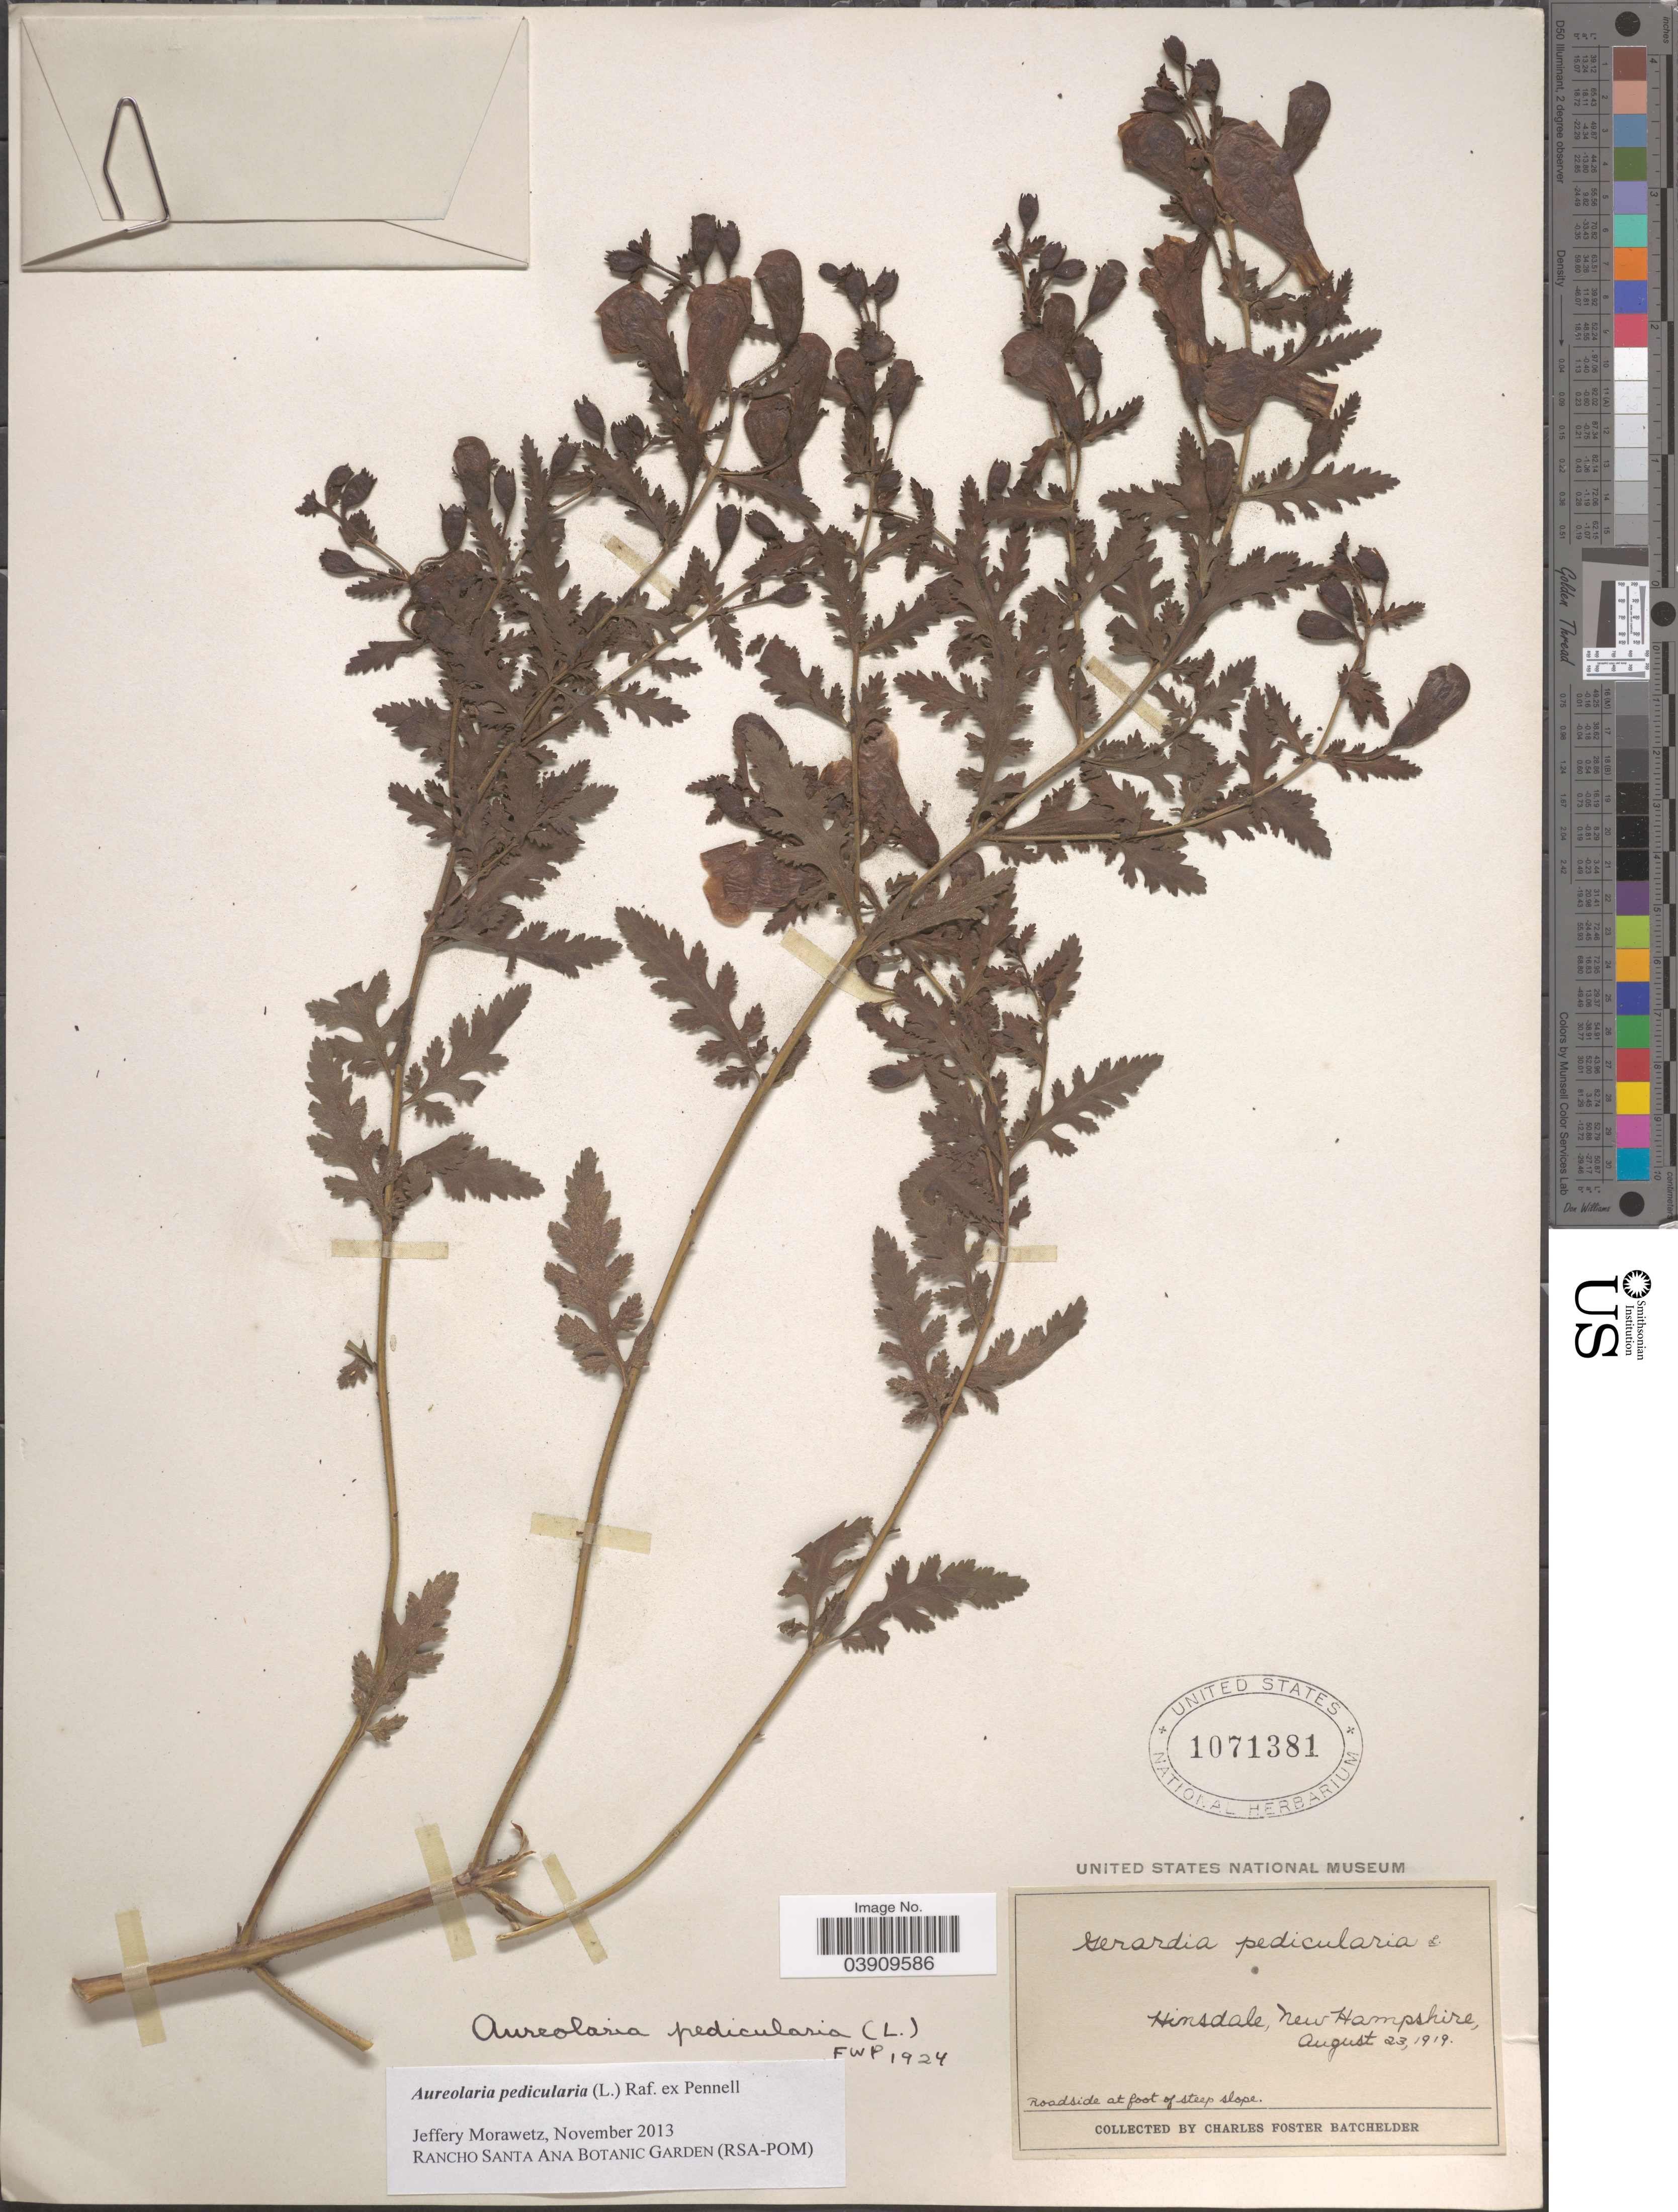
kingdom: Plantae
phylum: Tracheophyta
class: Magnoliopsida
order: Lamiales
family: Orobanchaceae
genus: Aureolaria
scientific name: Aureolaria pedicularia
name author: (L.) Raf. ex Farw.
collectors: C. Batchelder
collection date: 1919-08-23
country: United States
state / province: New Hampshire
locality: Hinsdale.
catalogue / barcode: US 1071381